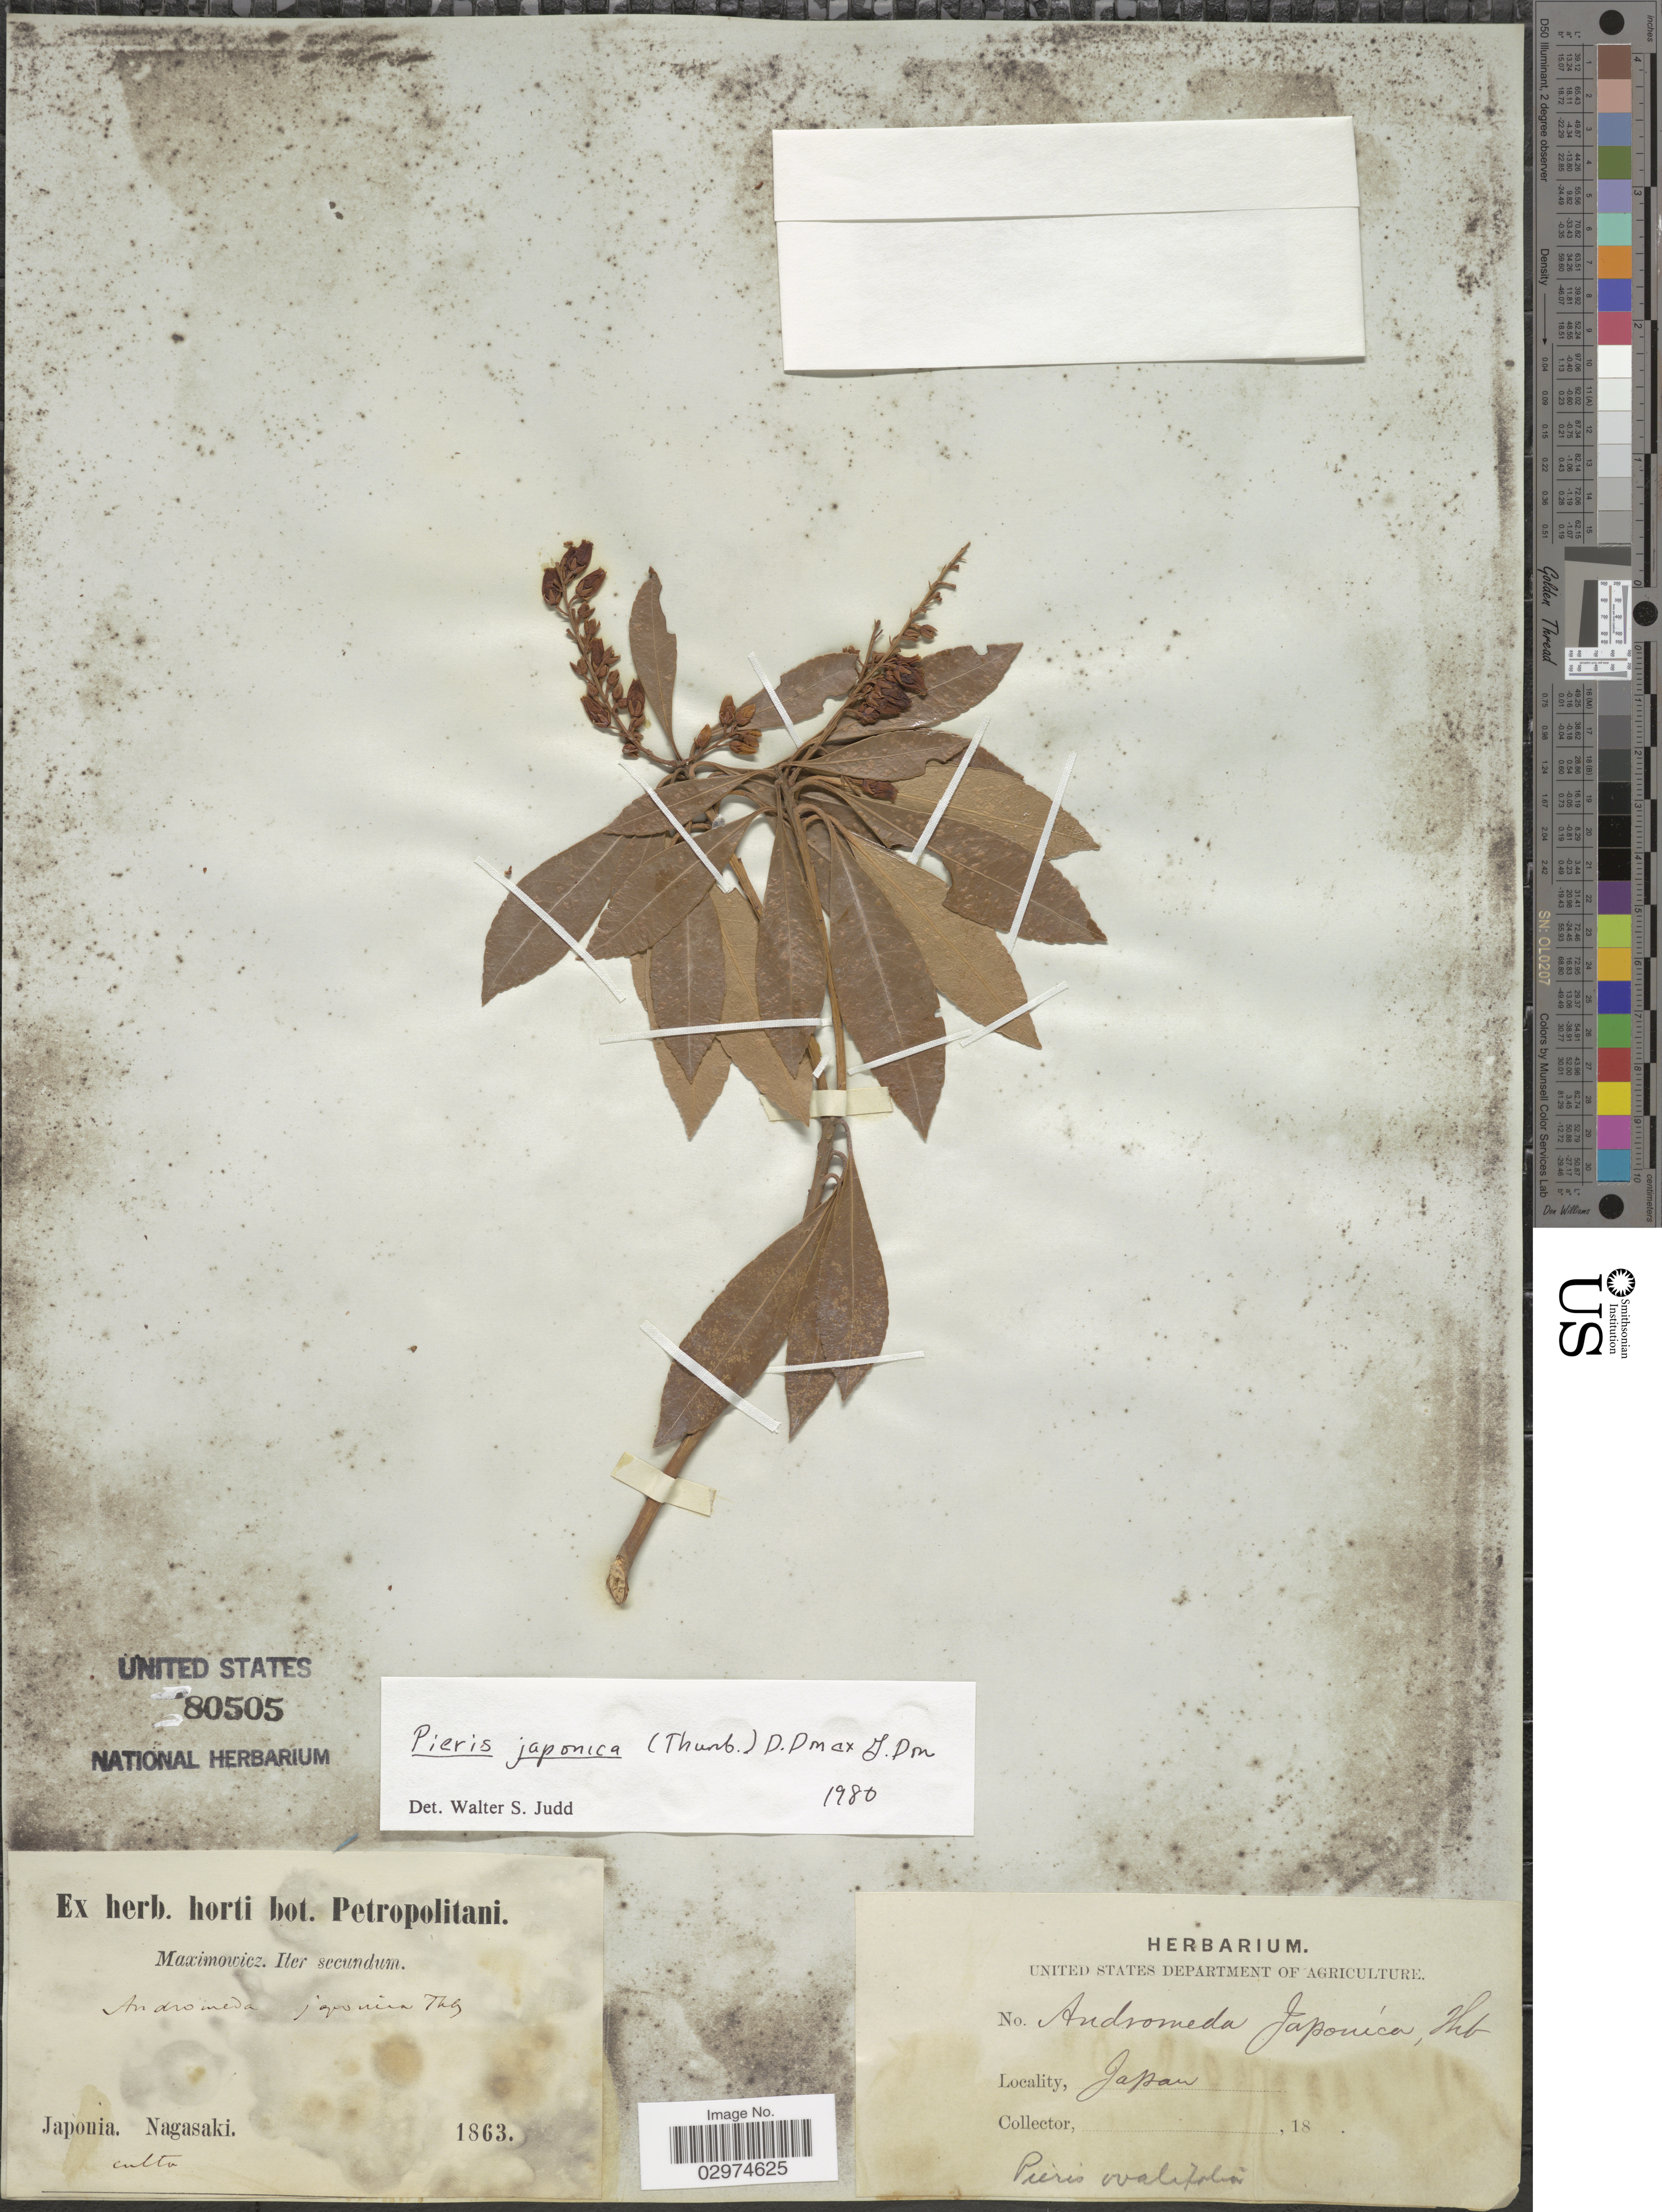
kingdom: Plantae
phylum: Tracheophyta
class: Magnoliopsida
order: Ericales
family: Ericaceae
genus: Pieris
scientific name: Pieris japonica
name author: (Thunb.) D. Don ex G. Don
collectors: Maximowicz, --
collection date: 1863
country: Japan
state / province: Nagasaki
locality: Japonia.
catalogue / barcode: US 80505